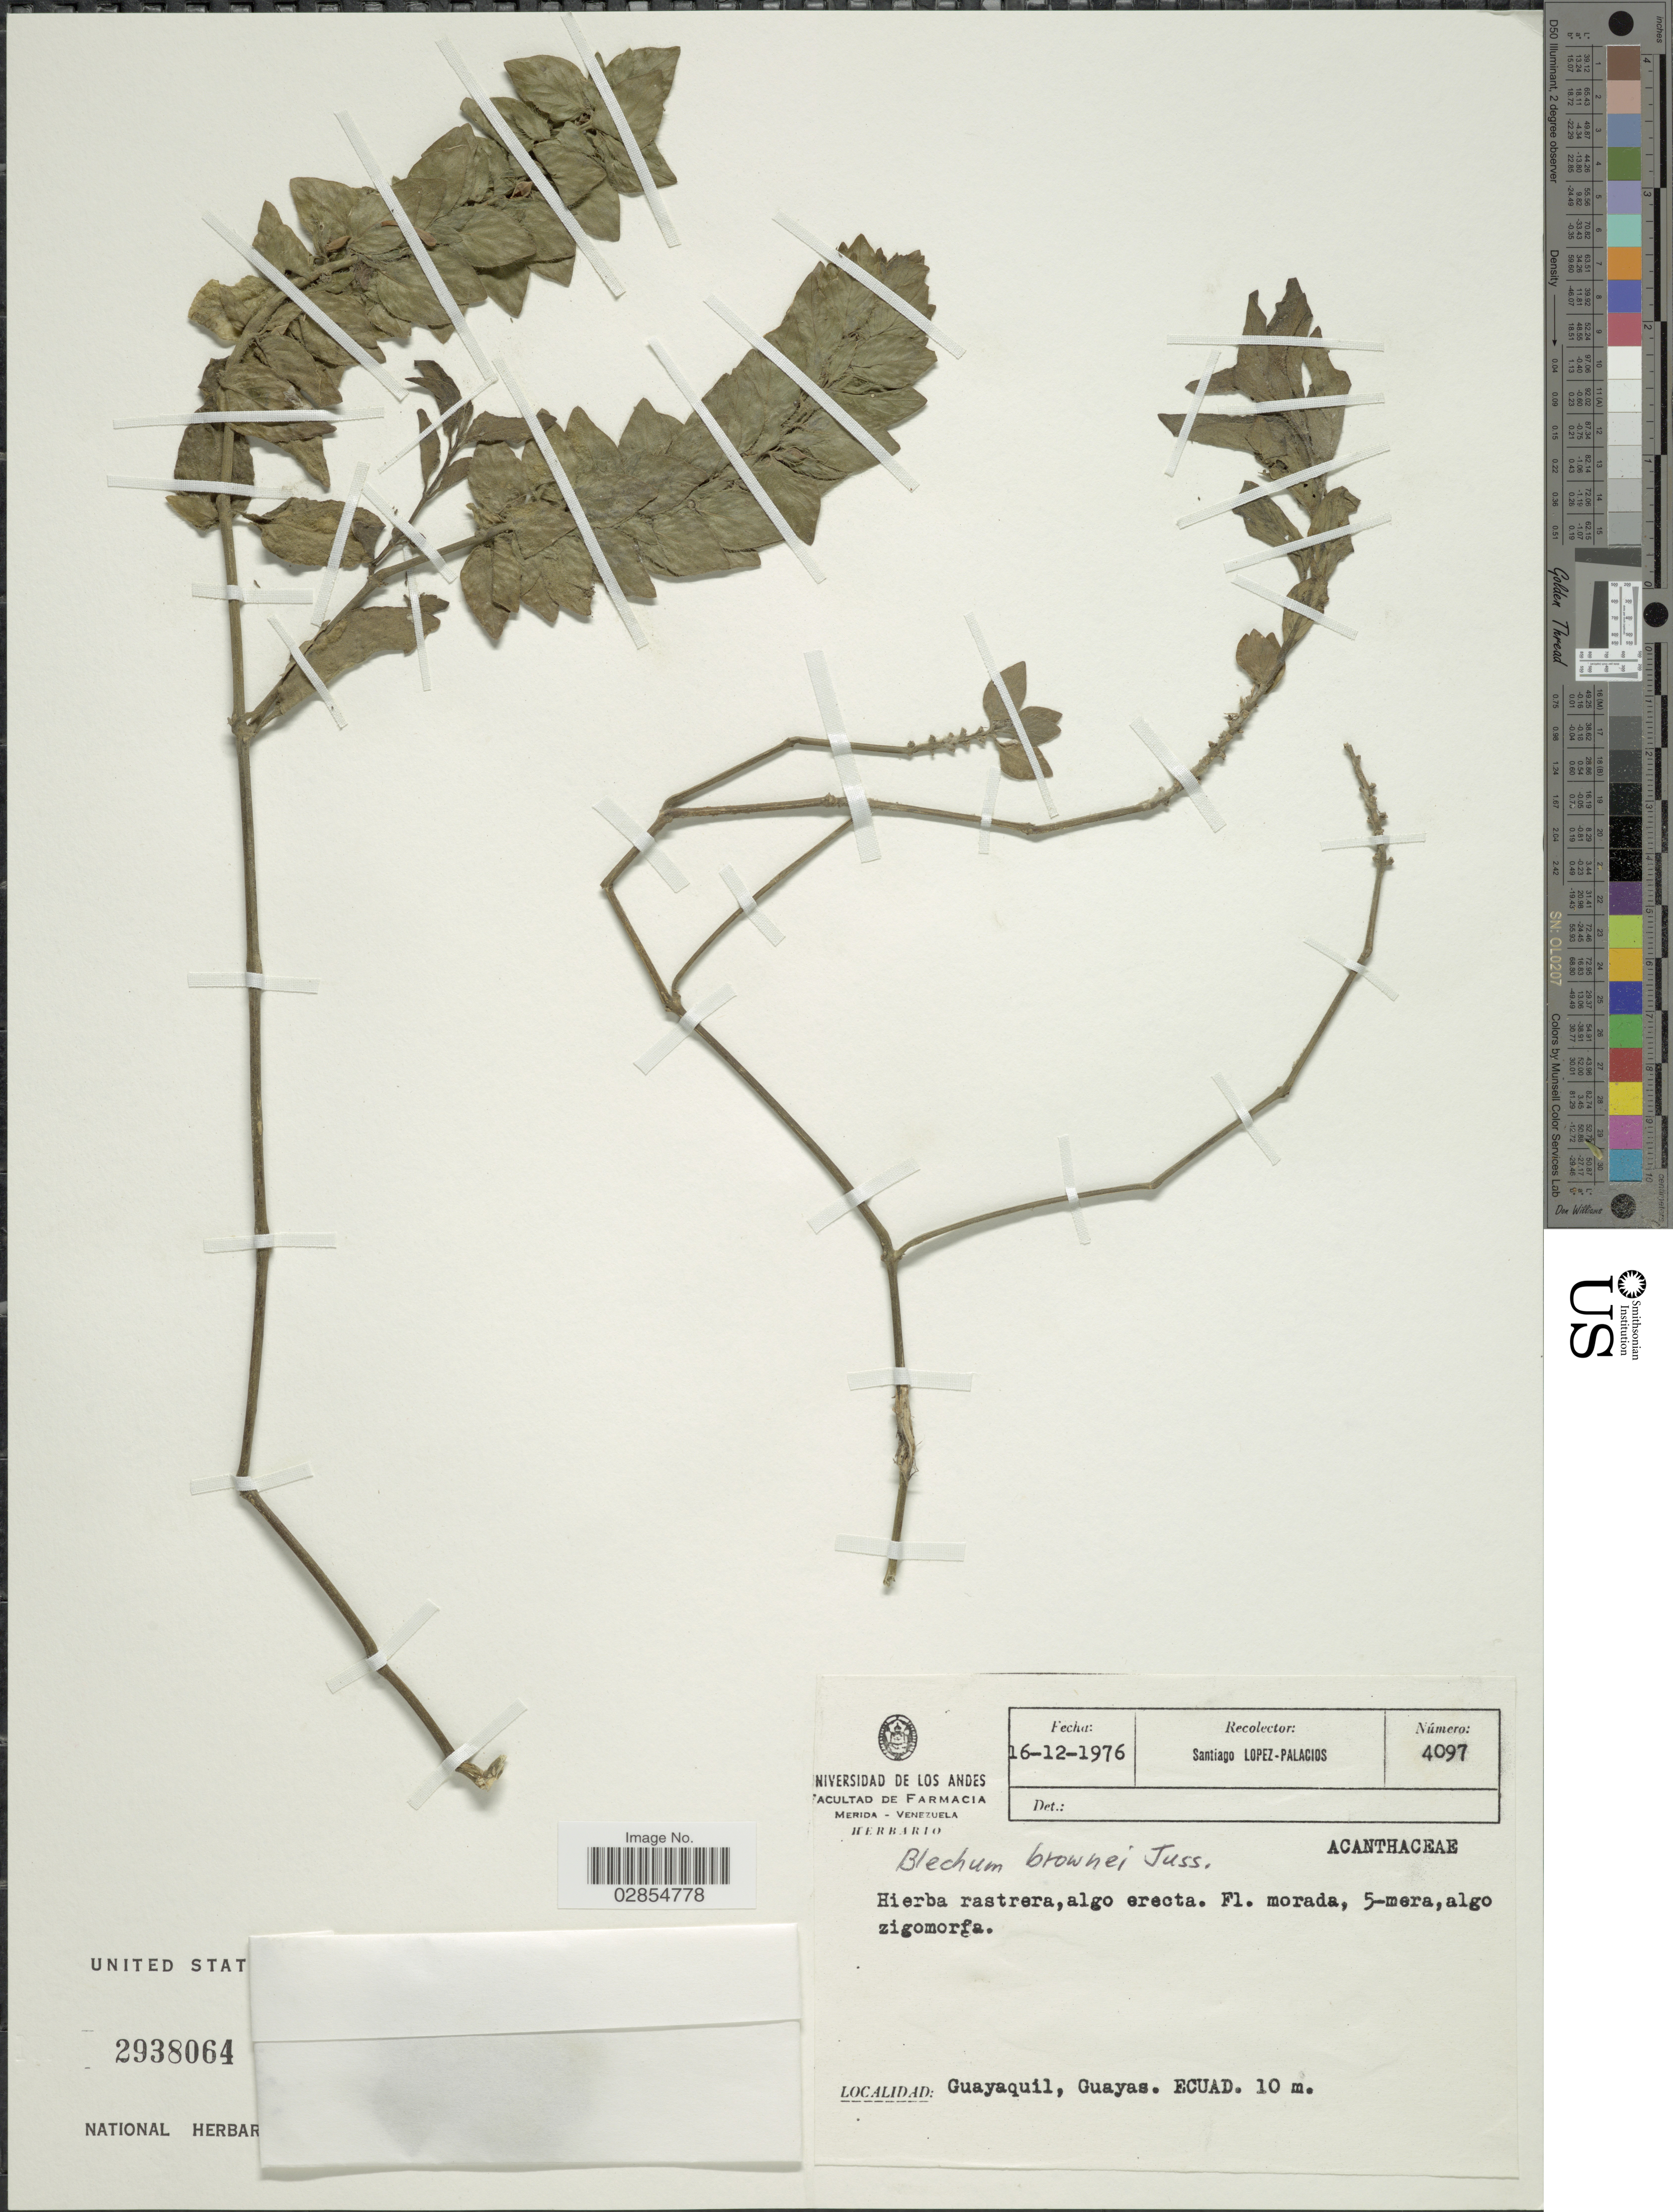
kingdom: Plantae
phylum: Tracheophyta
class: Magnoliopsida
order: Lamiales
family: Acanthaceae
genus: Blechum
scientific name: Blechum brownei f. puberulum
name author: Leonard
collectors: S. López-Palacios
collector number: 4097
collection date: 1976-12-16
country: Ecuador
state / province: Guayas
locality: Guayaquil, Guayas.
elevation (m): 10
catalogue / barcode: US 2938064